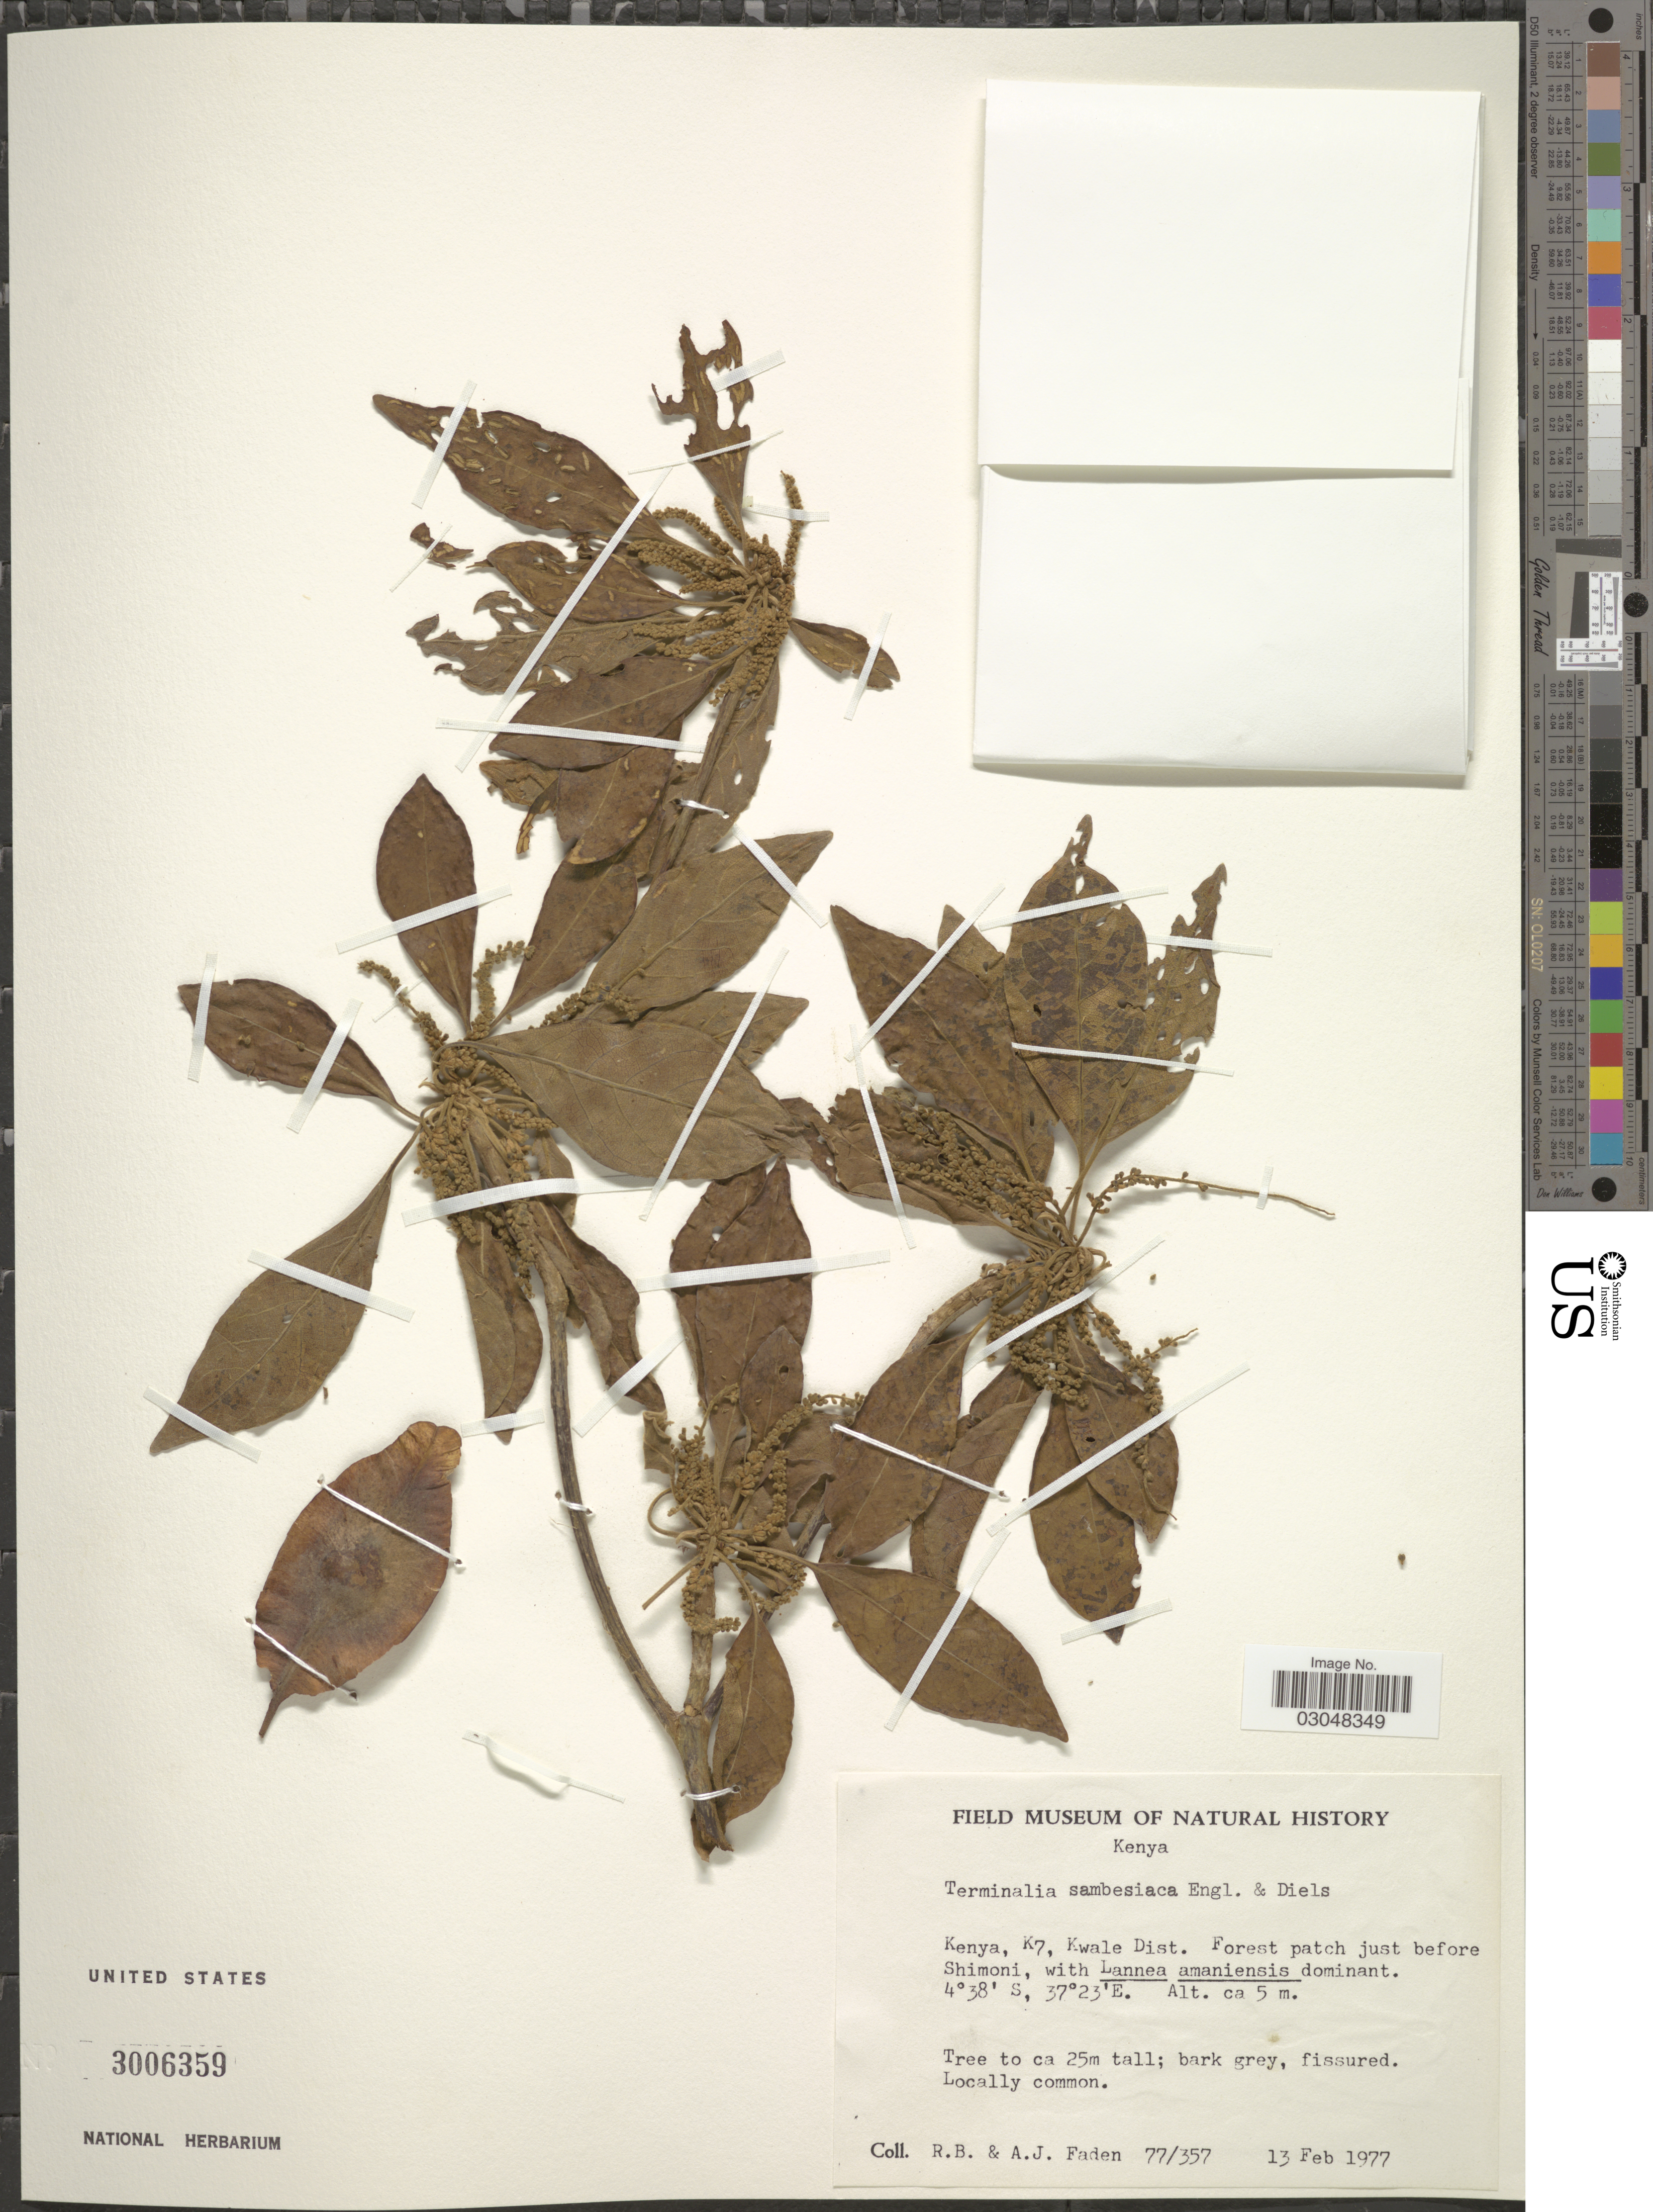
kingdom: Plantae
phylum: Tracheophyta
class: Magnoliopsida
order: Myrtales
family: Combretaceae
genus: Terminalia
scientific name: Terminalia sambesiaca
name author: Engl. & Diels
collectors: R. B. Faden & A. J. Faden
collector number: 77/357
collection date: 1977-02-13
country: Kenya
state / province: Kwale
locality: K7, Kwale Dist. Forest patch just before Shimoni.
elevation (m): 5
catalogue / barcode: US 3006359